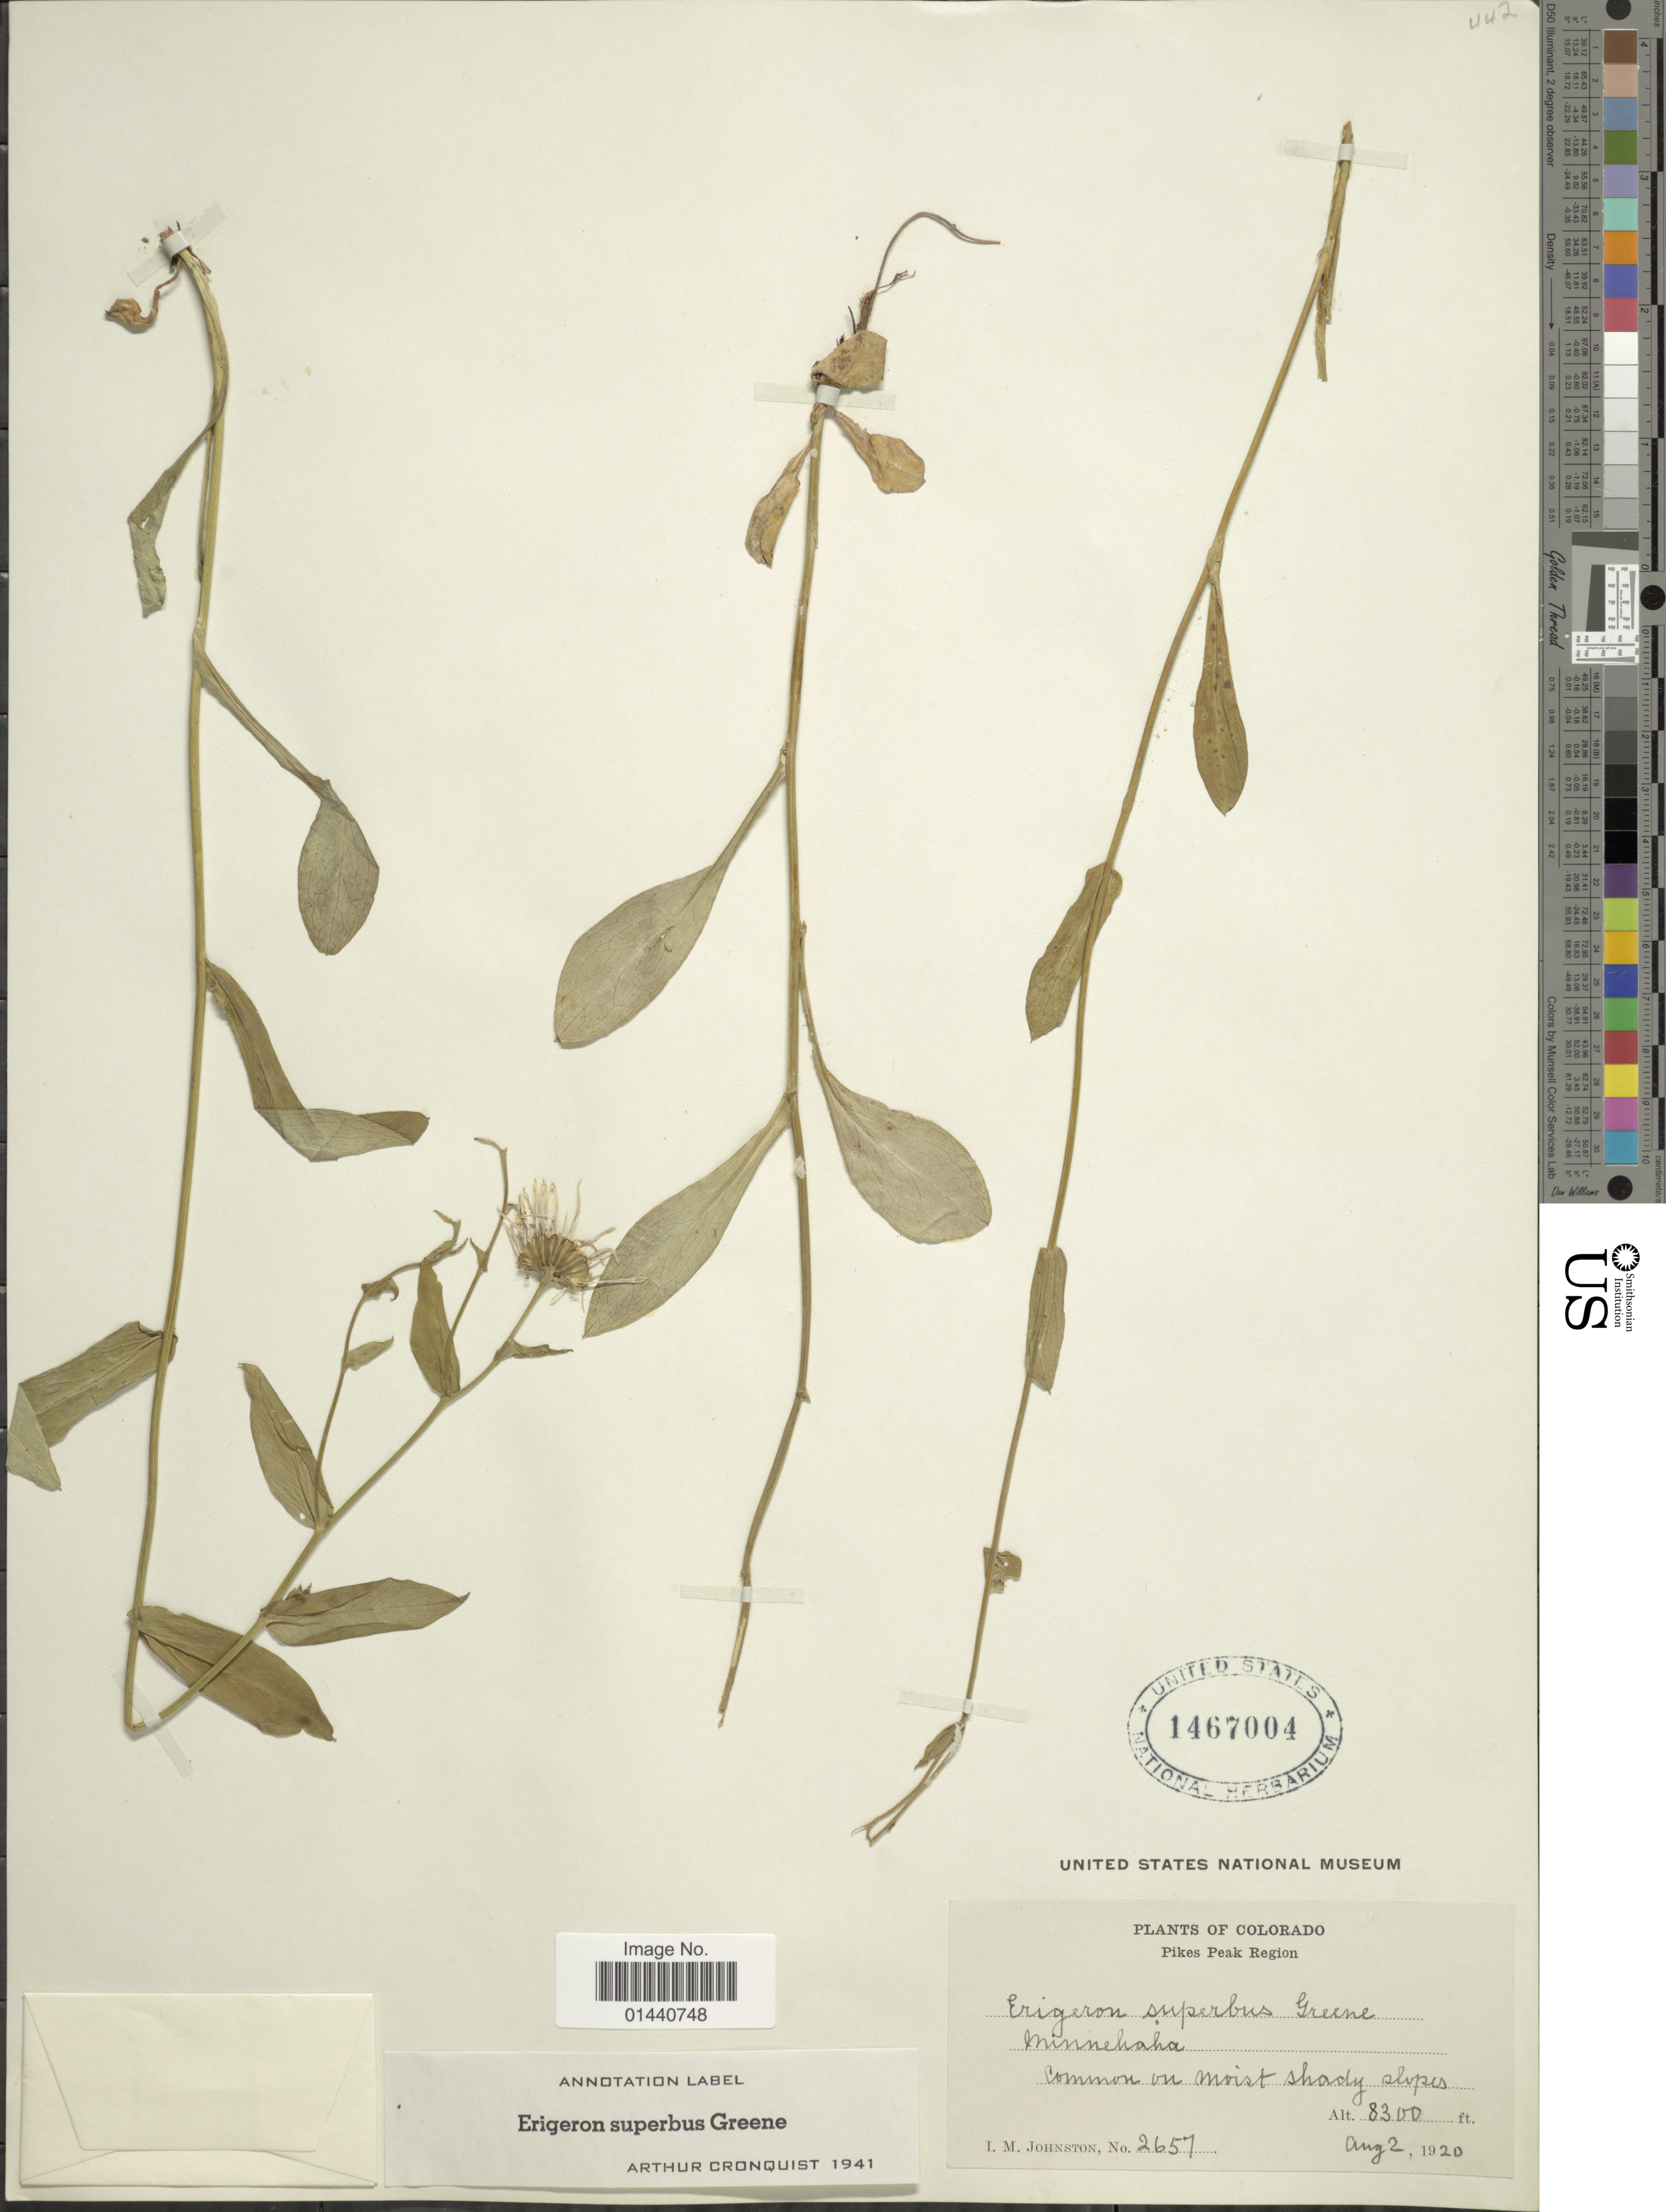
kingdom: Plantae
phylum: Tracheophyta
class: Magnoliopsida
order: Asterales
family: Asteraceae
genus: Erigeron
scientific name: Erigeron superbus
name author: Greene ex Rydb.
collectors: I.M. Johnston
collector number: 2657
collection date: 1920-08-02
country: United States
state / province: Colorado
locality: Pikes Peak Region. Minnehaha.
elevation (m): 2530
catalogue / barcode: US 1467004